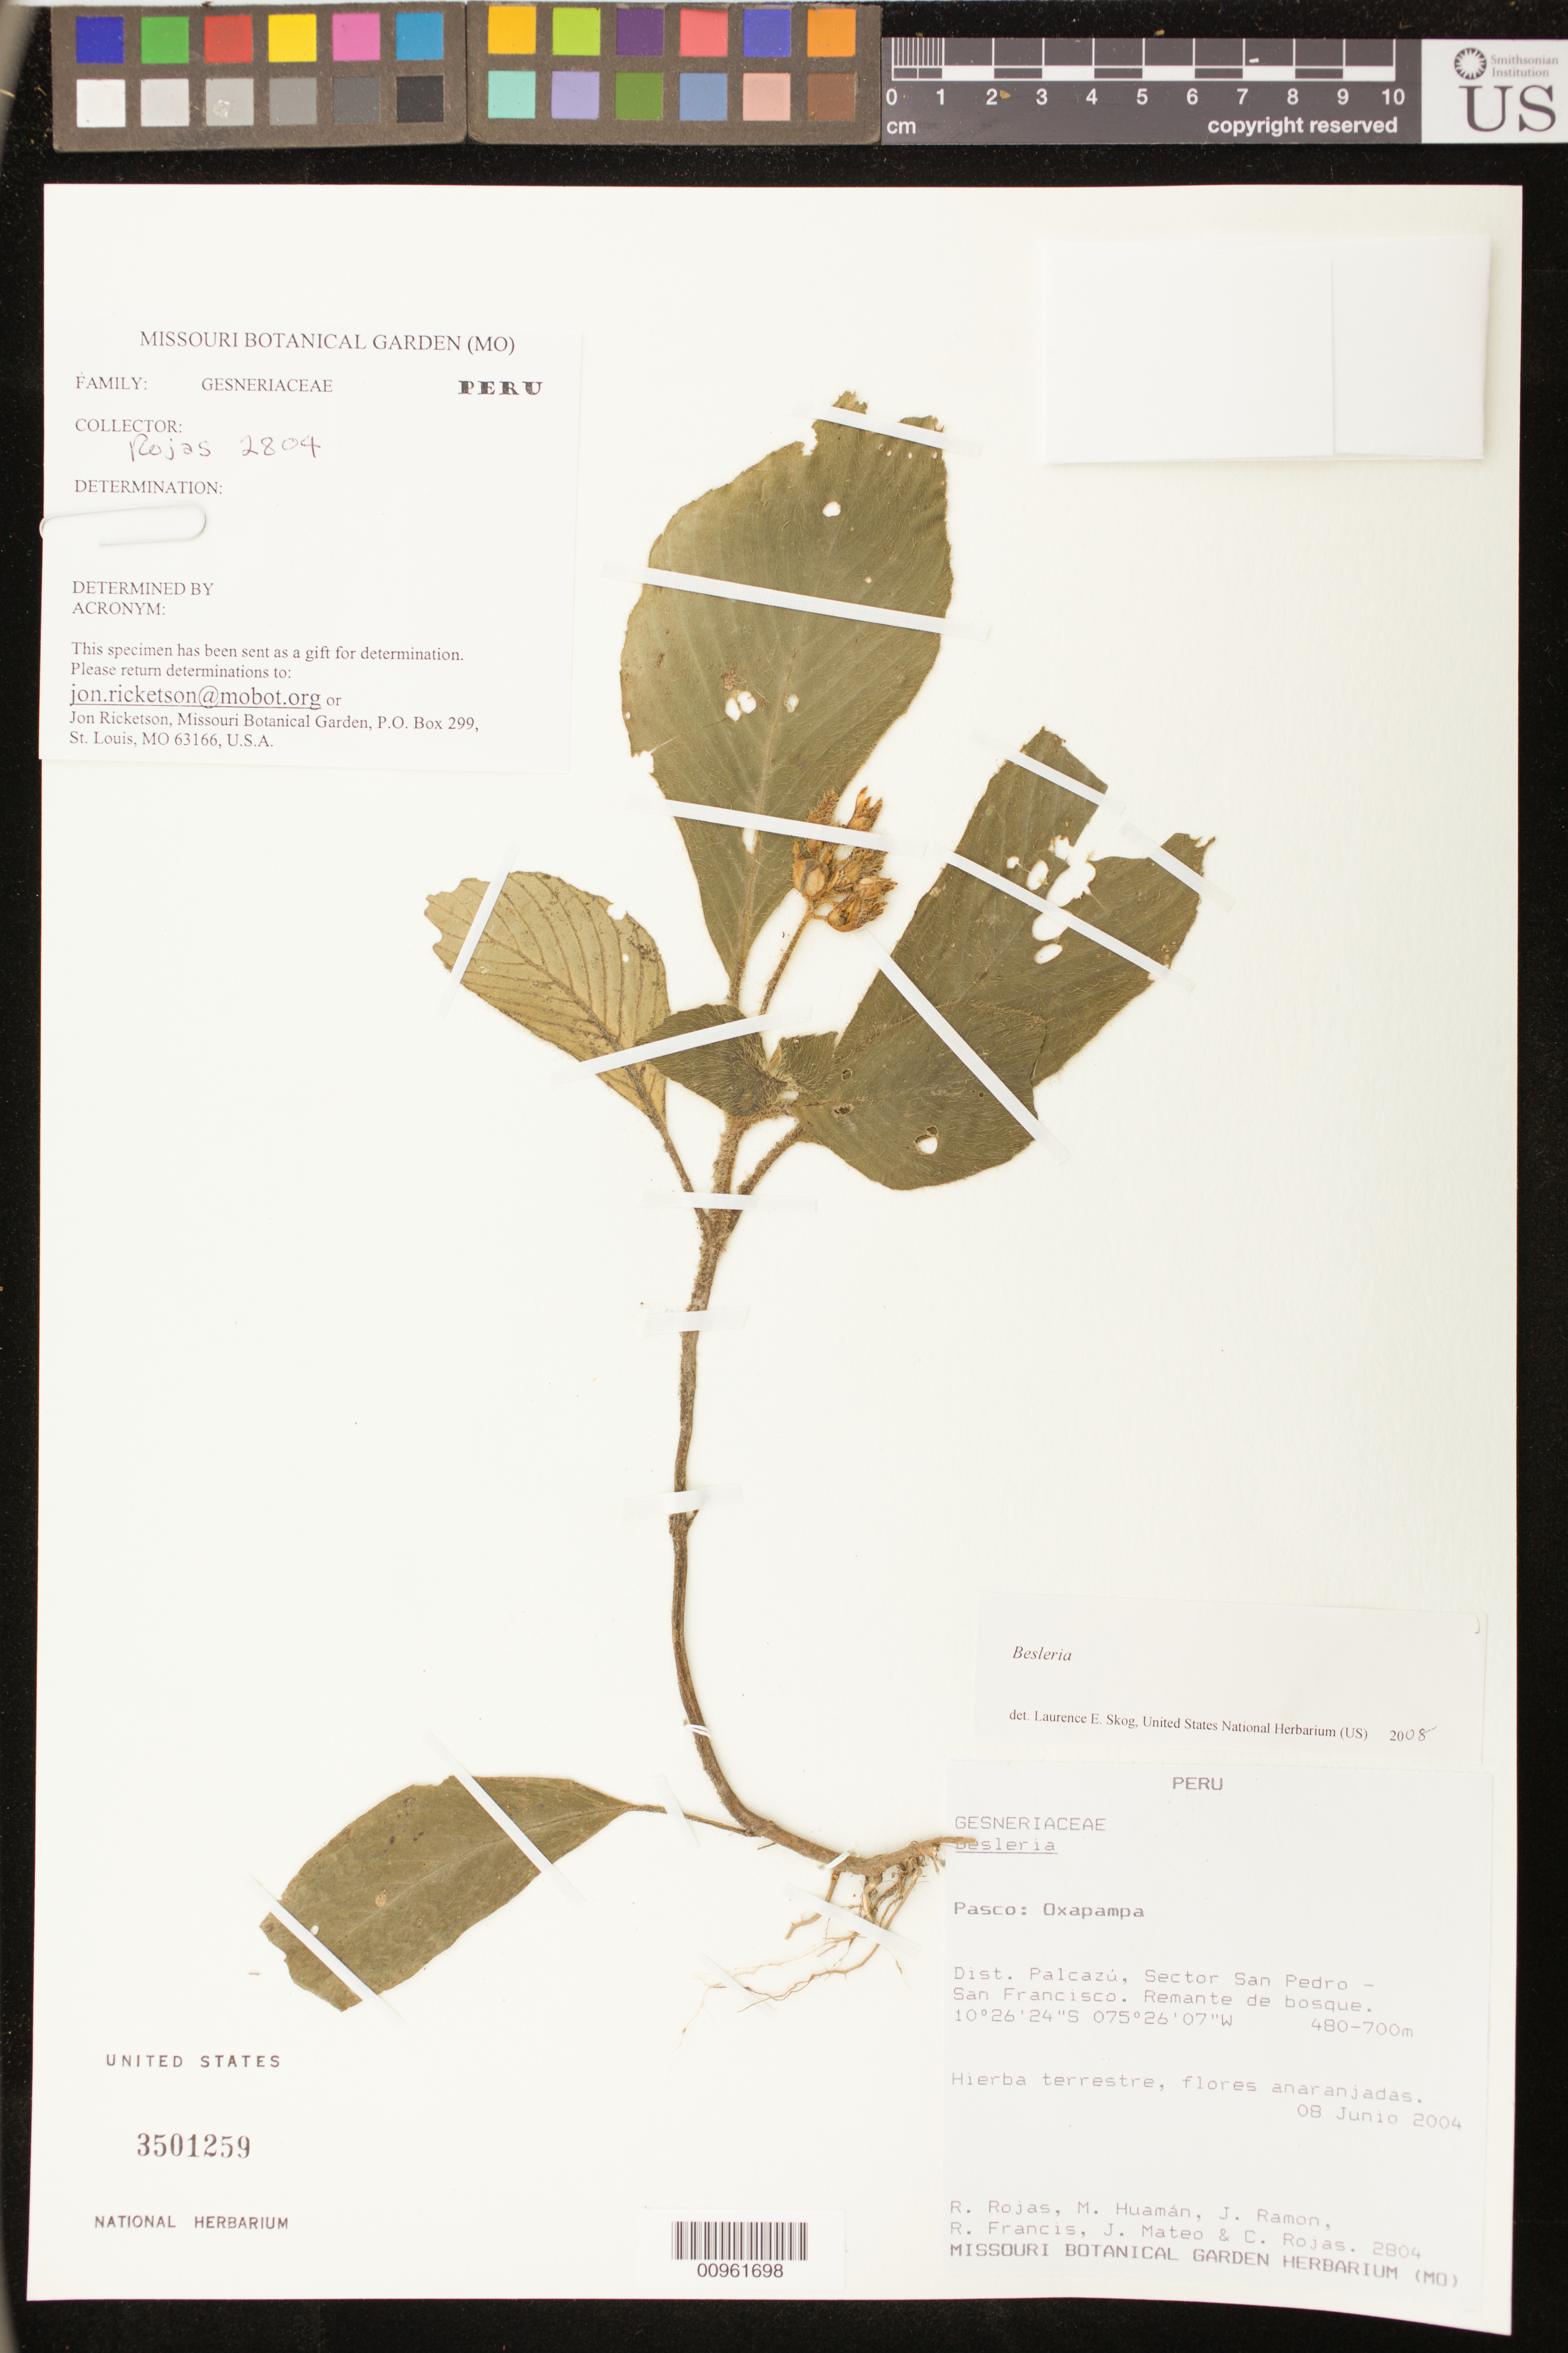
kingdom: Plantae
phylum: Tracheophyta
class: Magnoliopsida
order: Lamiales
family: Gesneriaceae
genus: Besleria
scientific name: Besleria sp.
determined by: Skog, Laurence E.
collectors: R. Rojas & et al.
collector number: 2804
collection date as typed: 08 Jun 2004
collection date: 2004-06-08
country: Peru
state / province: Pasco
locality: Pasco: Oxapampa. Dist. Palcazú, sector San Pedro-San Francisco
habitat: Remanente de bosque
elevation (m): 480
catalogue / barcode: US 3501259